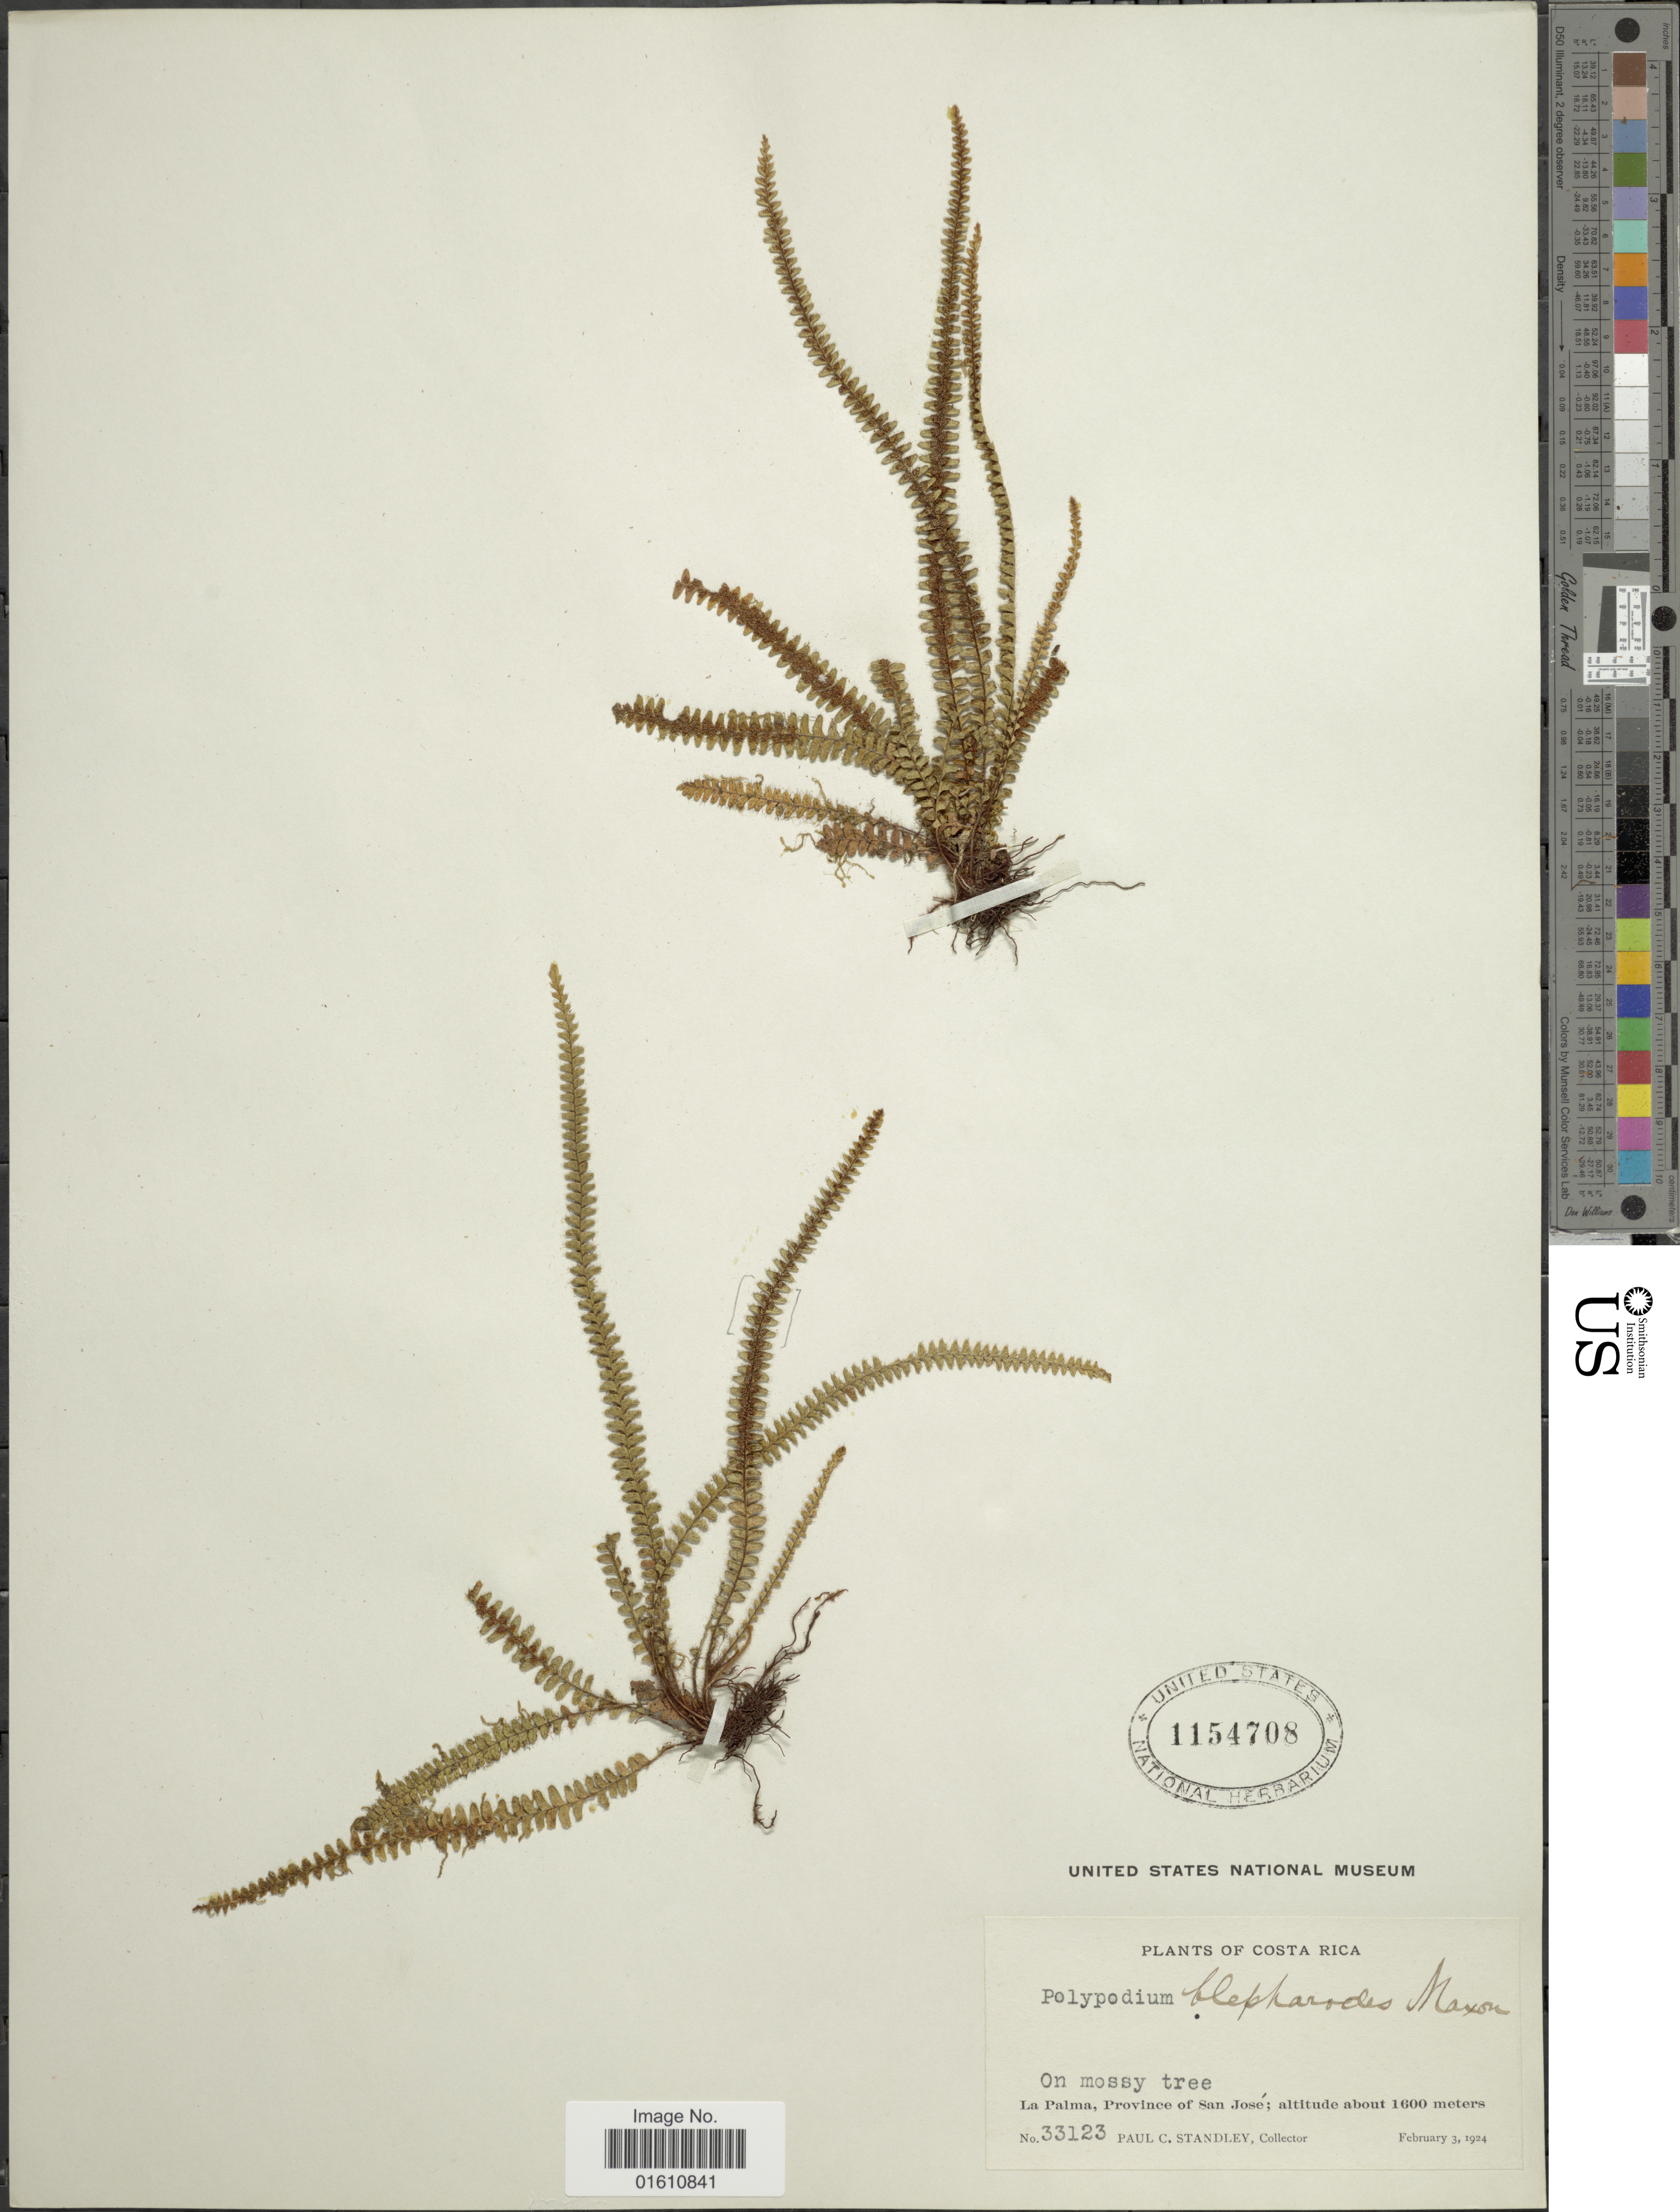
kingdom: Plantae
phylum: Tracheophyta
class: Polypodiopsida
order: Polypodiales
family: Polypodiaceae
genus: Moranopteris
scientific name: Moranopteris taenifolia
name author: (Jenman) R. Y. Hirai & J. Prado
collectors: P. C. Standley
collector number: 33123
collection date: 1924-02-03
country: Costa Rica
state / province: San José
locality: La Palma, Province of San Jose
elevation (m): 1600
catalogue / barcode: US 1154708